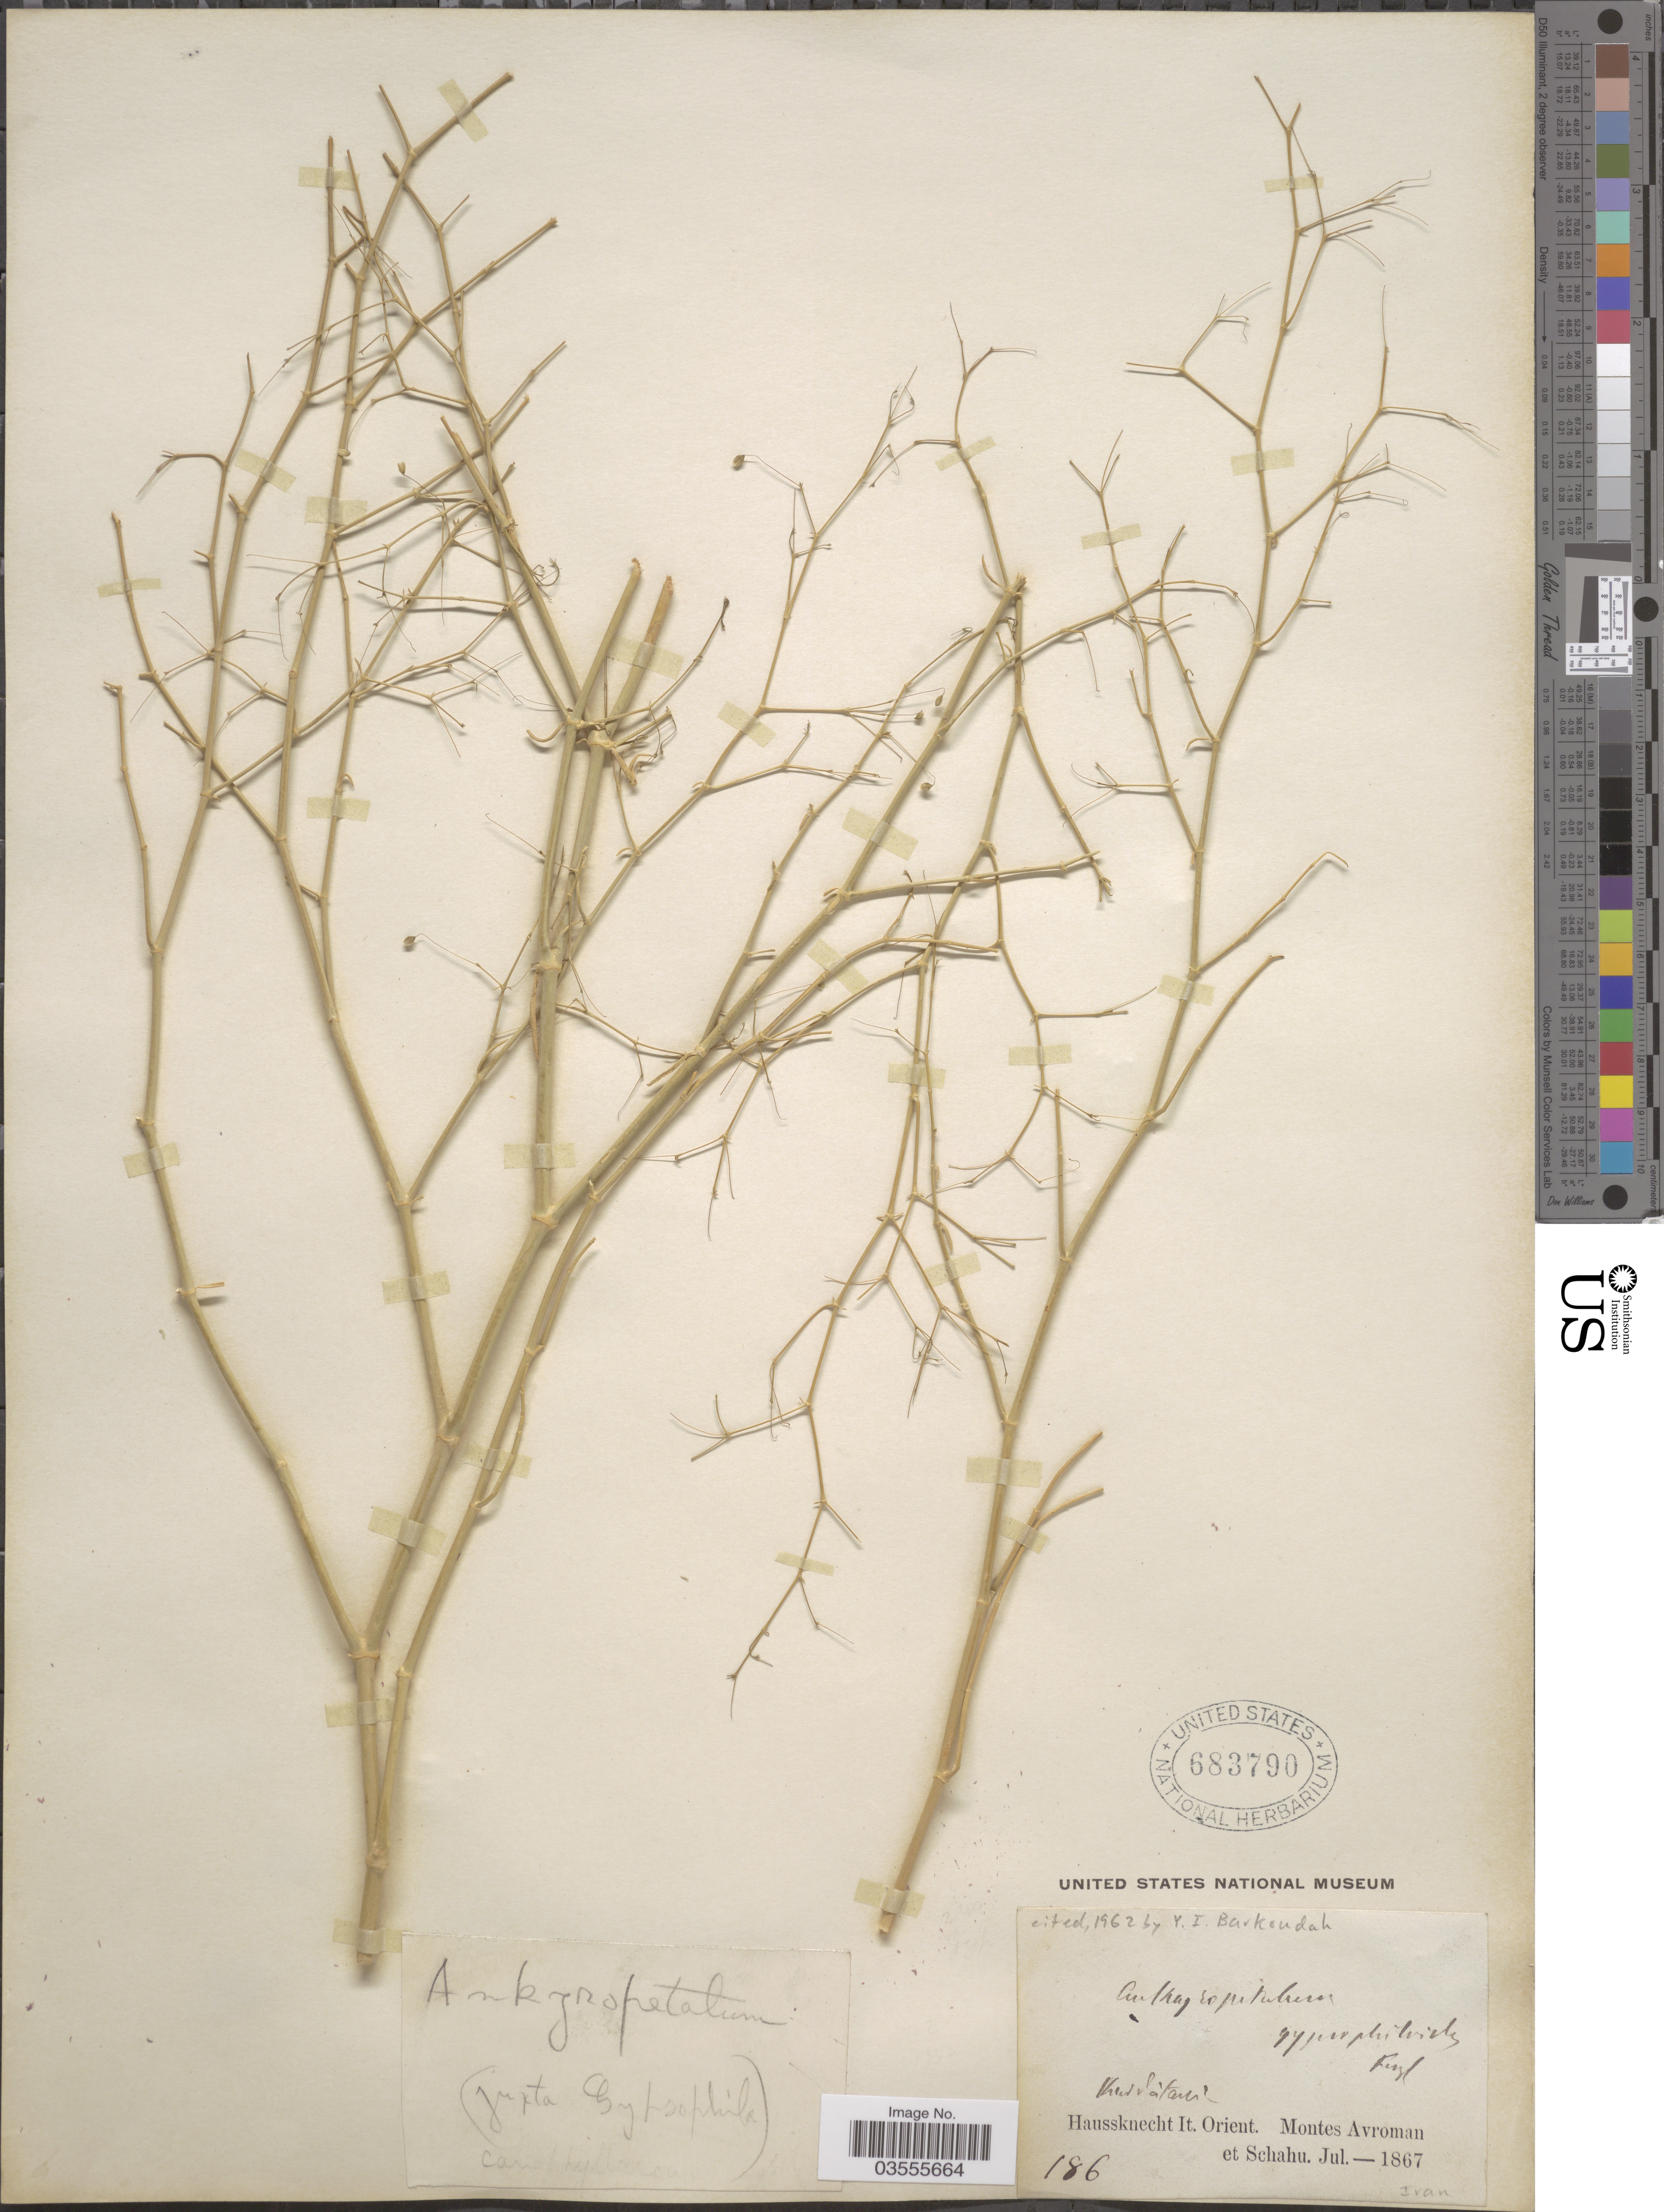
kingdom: Plantae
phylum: Tracheophyta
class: Magnoliopsida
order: Caryophyllales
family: Caryophyllaceae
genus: Gypsophila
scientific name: Gypsophila gypsophiloides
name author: (Fenzl) Blakelock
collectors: Haussknecht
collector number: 186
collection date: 1867-07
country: Iran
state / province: Kurdistan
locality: Orient. Montes Avroman et Schahu.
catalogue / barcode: US 683790